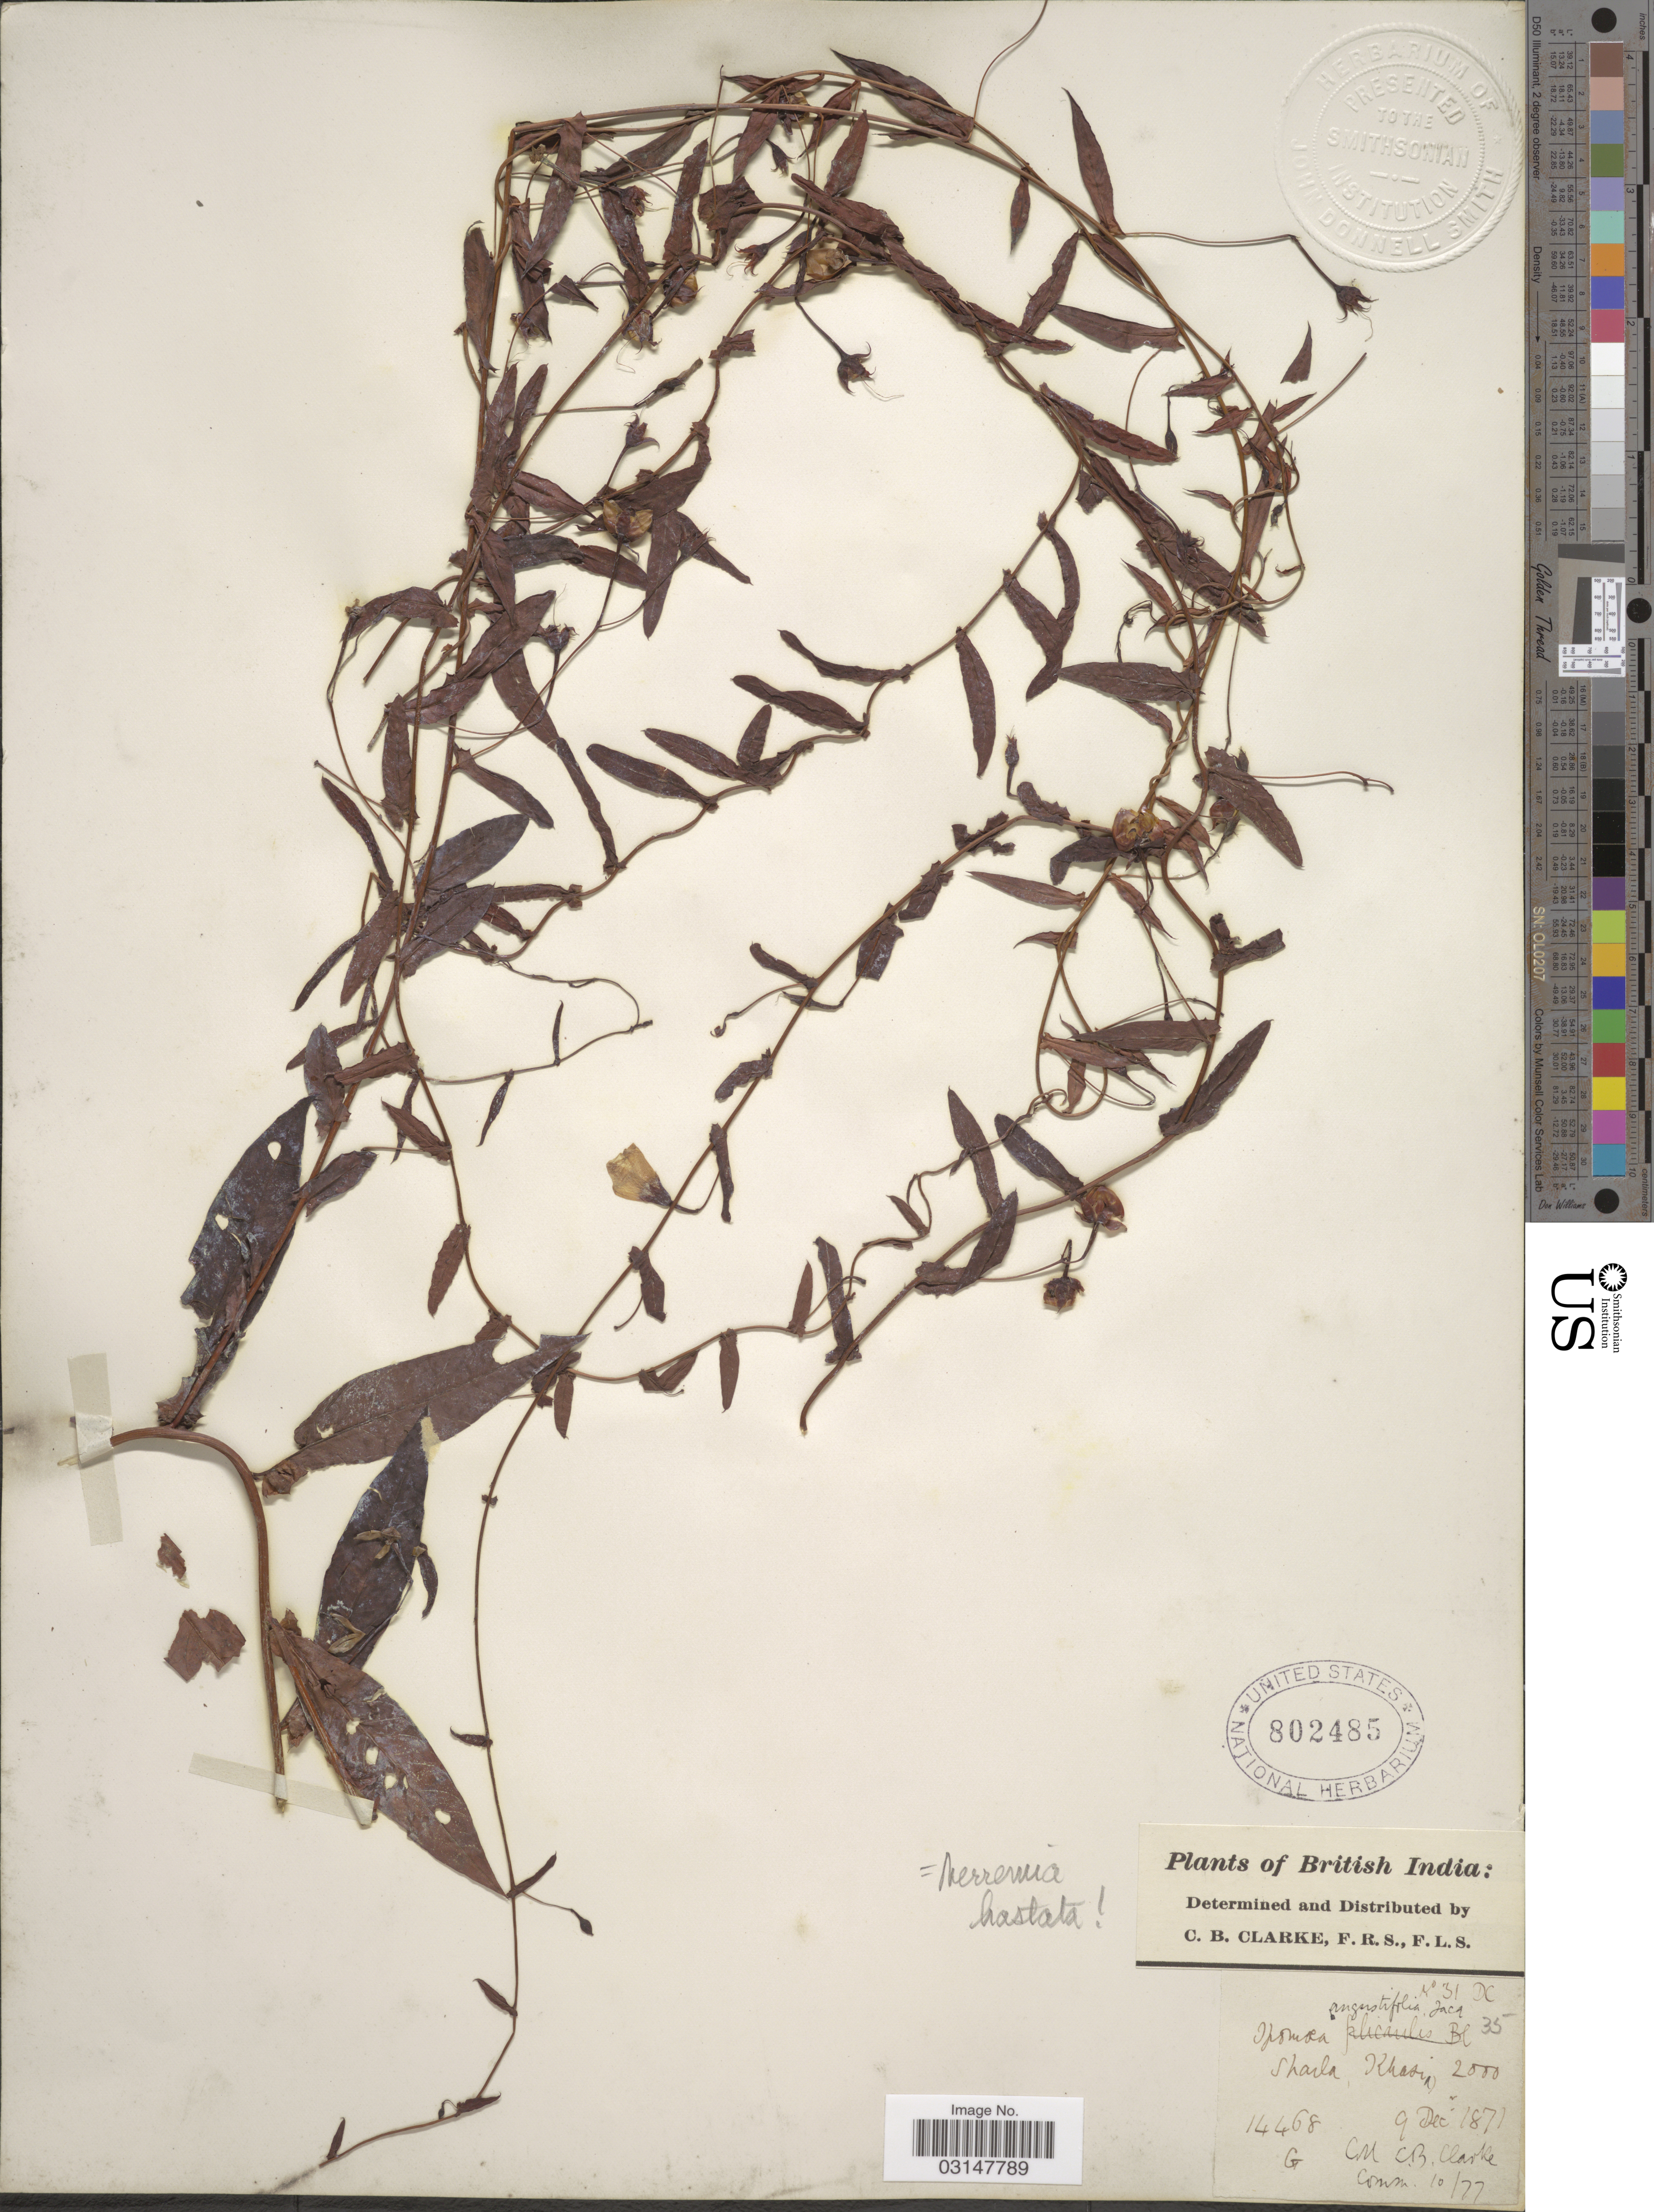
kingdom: Plantae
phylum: Tracheophyta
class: Magnoliopsida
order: Solanales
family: Convolvulaceae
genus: Xenostegia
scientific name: Xenostegia tridentata subsp. hastata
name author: (Ooststr.) Parmar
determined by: Strong, Mark T., (BOT), Smithsonian Institution - National Museum of Natural History (UNITED STATES)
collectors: C. B. Clarke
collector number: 14468G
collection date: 1871-12-09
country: India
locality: British India. Sharla, Khasia.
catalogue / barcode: US 802485